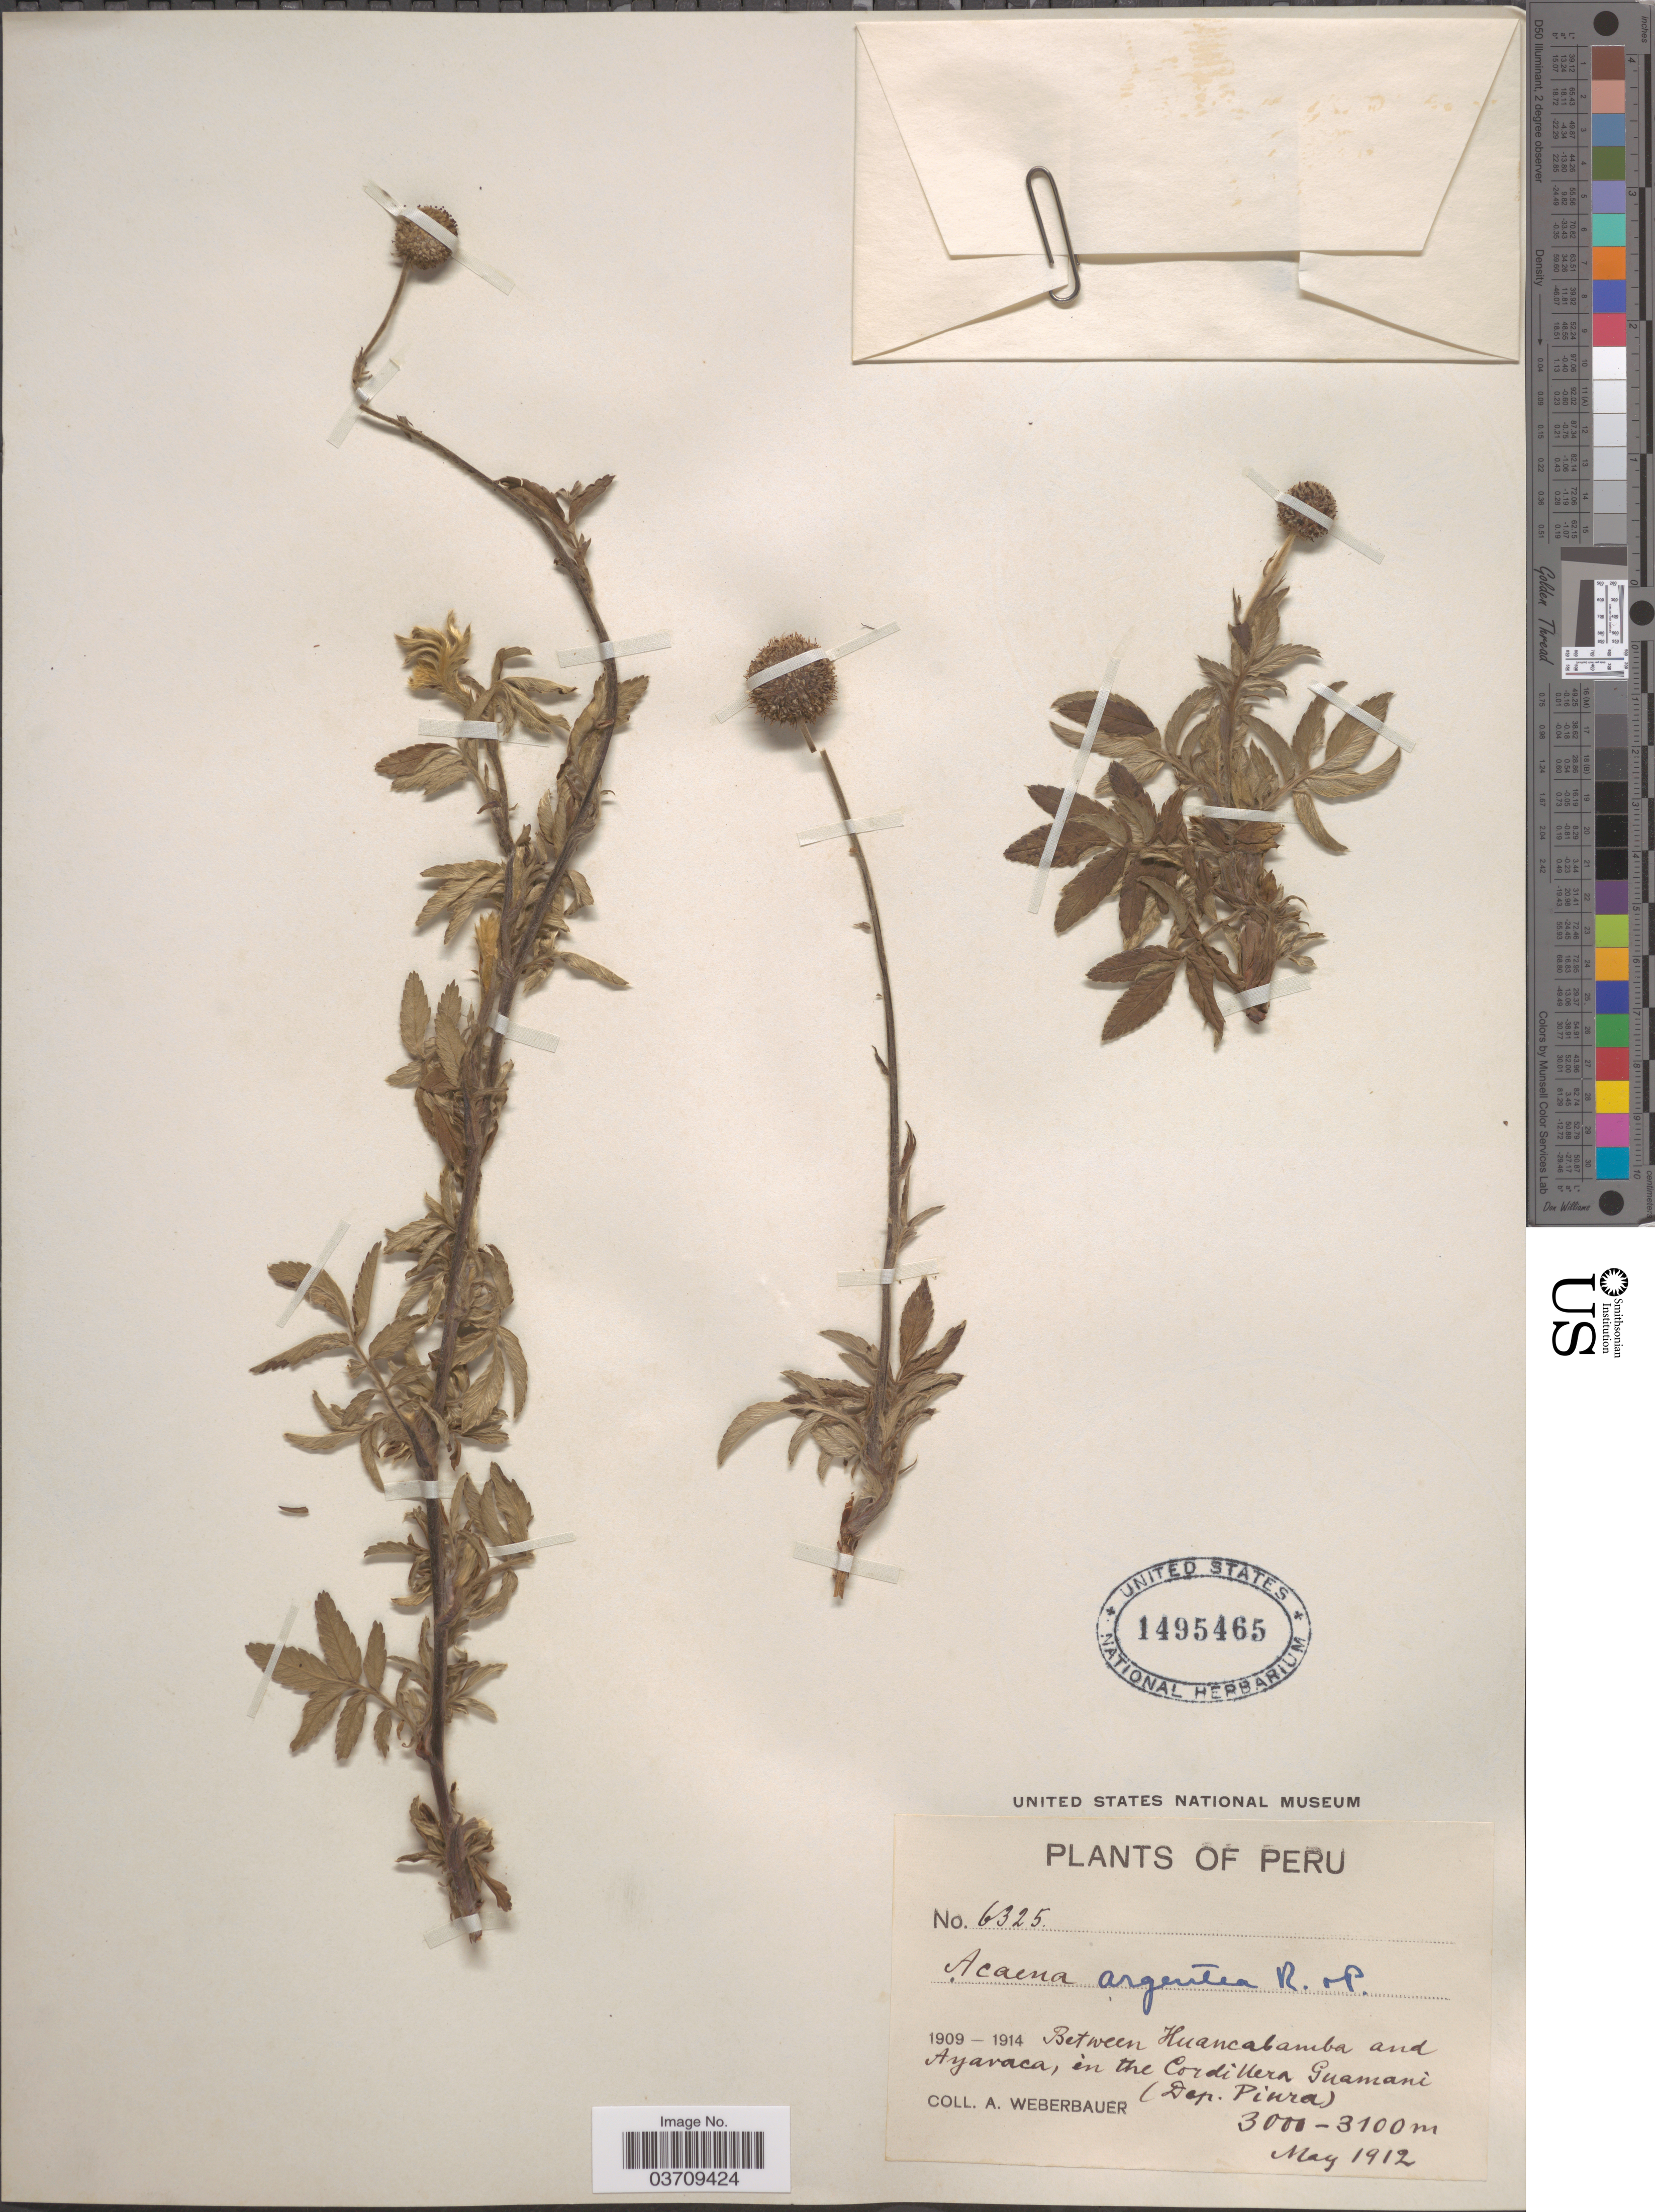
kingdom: Plantae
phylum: Tracheophyta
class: Magnoliopsida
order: Rosales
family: Rosaceae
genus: Acaena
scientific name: Acaena cylindristachya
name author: Ruiz & Pav.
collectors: A. Weberbauer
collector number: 6325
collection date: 1912-05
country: Peru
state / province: Piura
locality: Between Huancabamba and Ayavaca, in the Cordillera Guamani (Dep. Piura).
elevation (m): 3000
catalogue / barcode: US 1495465